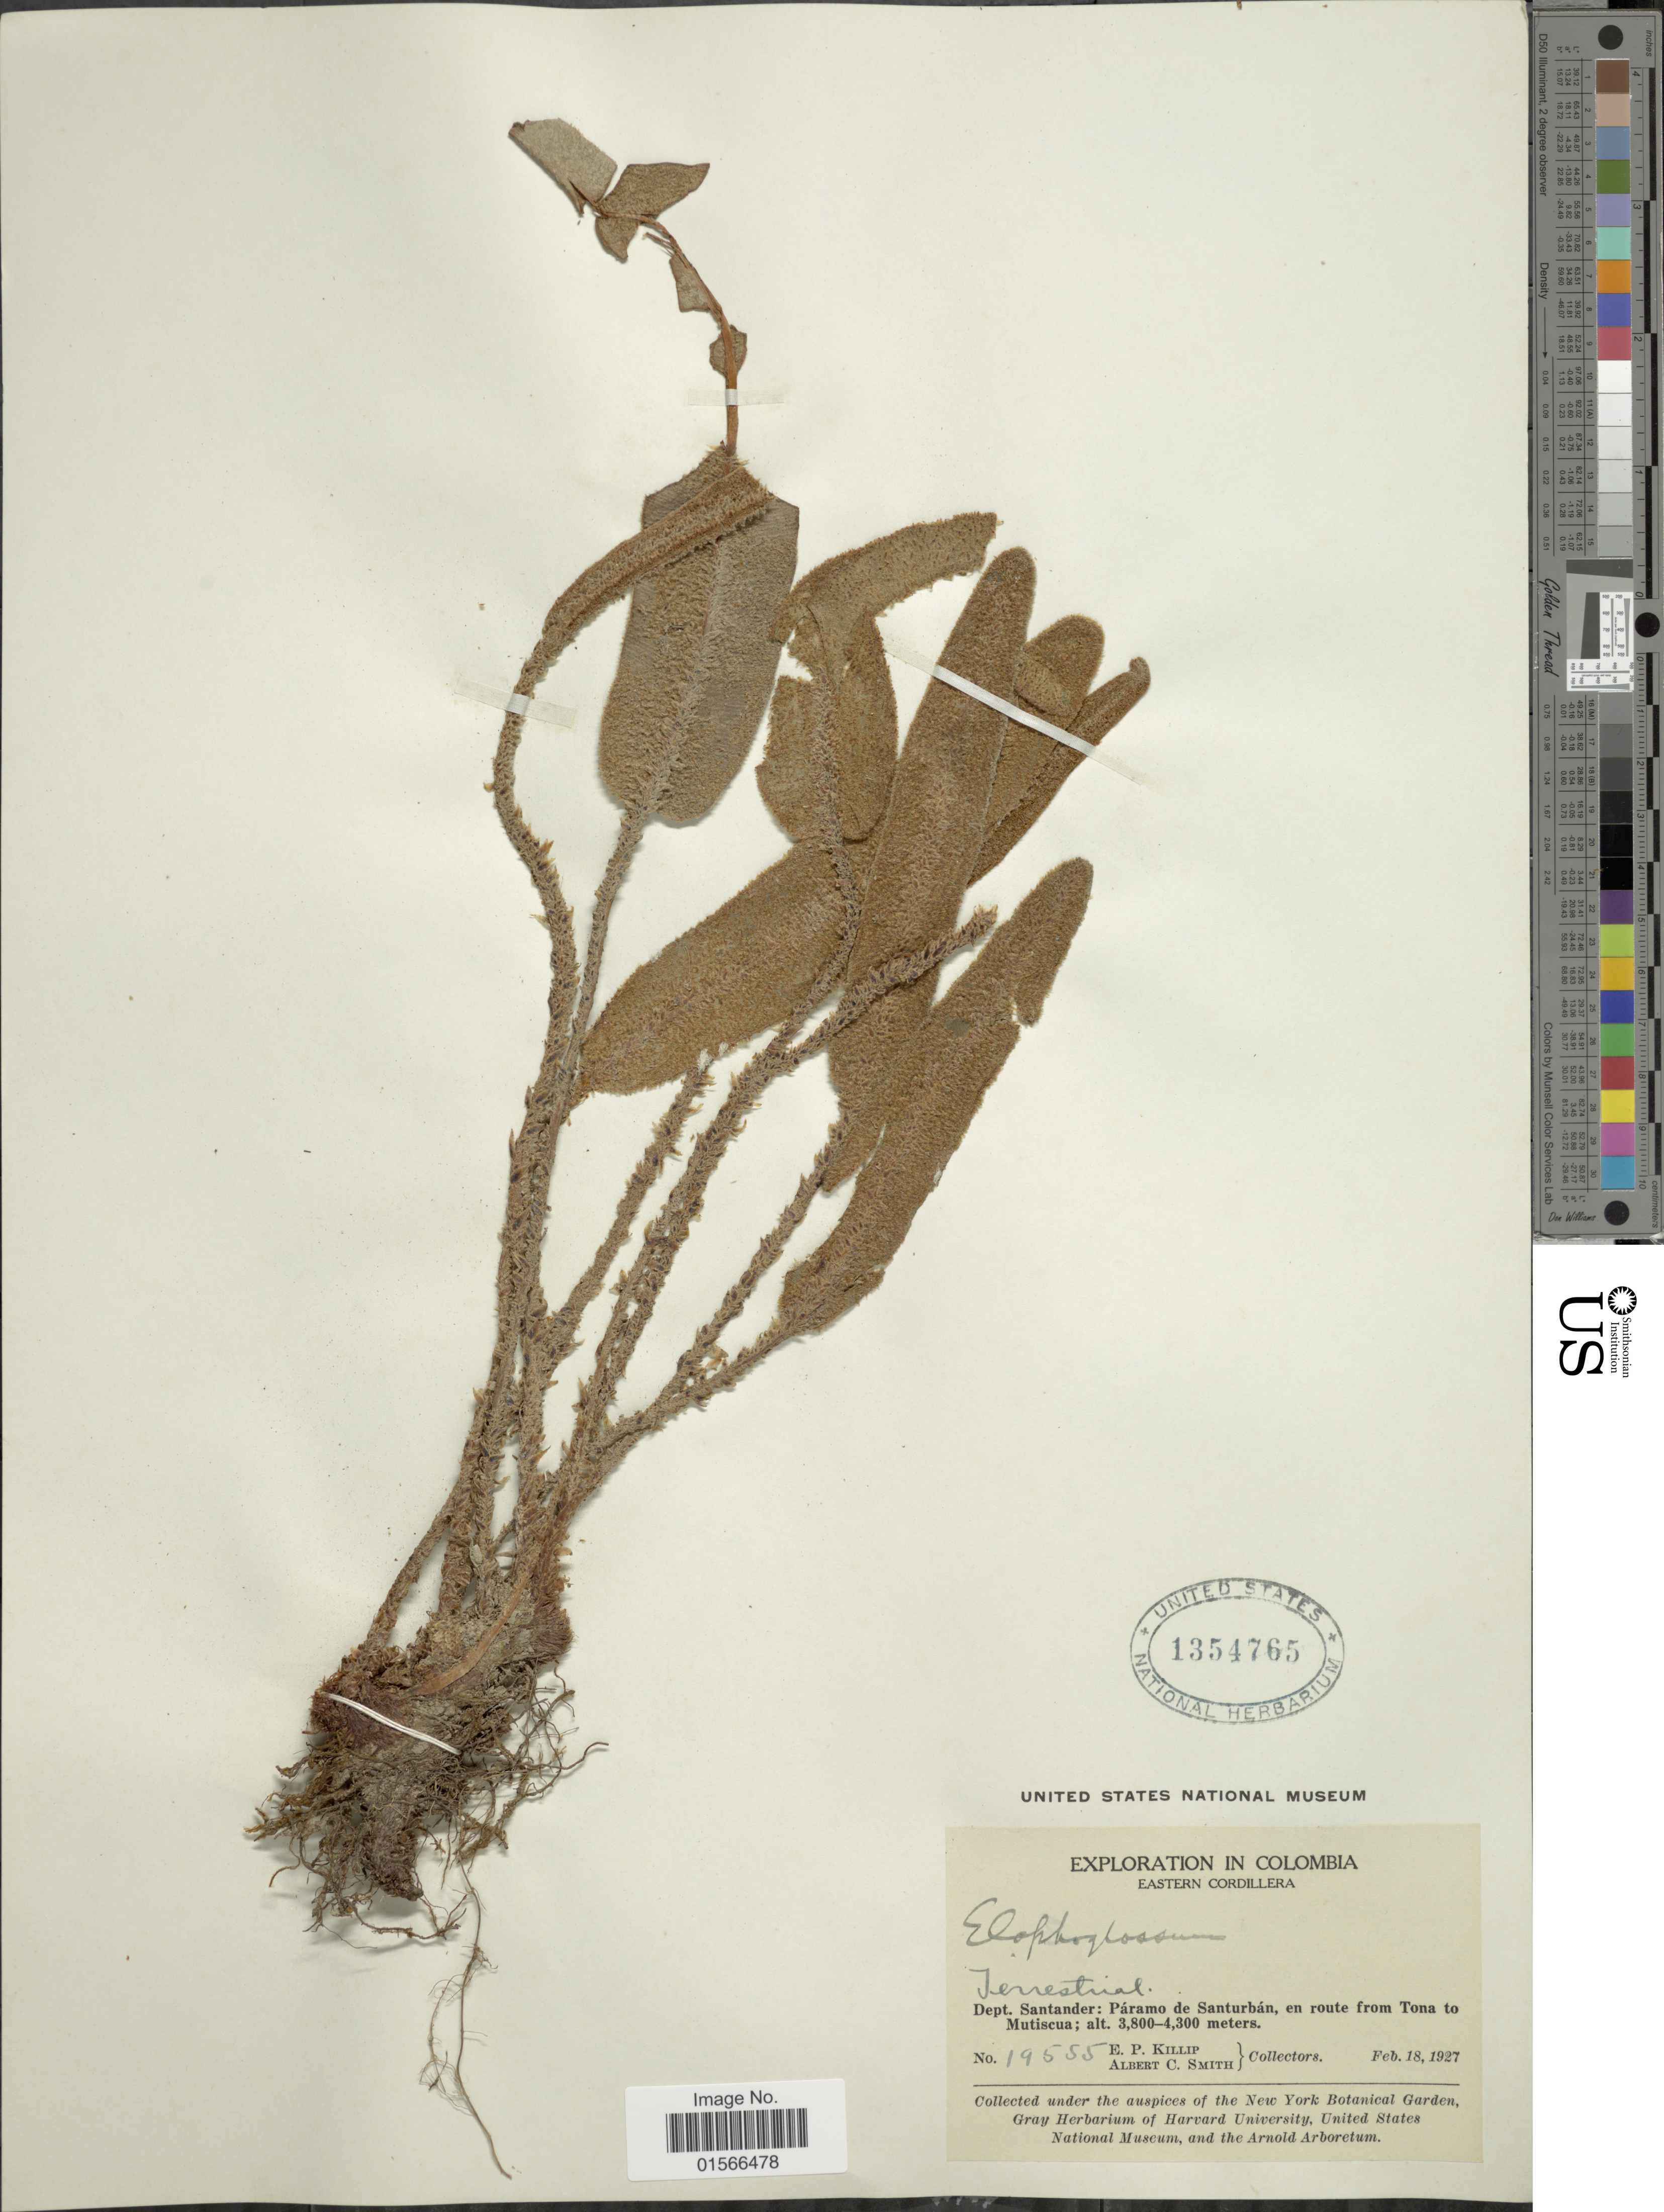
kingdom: Plantae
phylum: Tracheophyta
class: Polypodiopsida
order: Polypodiales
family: Dryopteridaceae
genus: Elaphoglossum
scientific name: Elaphoglossum engelii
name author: (H. Karst.) Christ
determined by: Vasco, A.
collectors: E. P. Killip & A. C. Smith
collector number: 19555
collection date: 1927-02-18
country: Colombia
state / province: Santander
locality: Eastern Cordillera, Dept. Santander: Páramo de Santurbán, en route from Tona to Mutiscua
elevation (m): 3800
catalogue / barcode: US 1354765